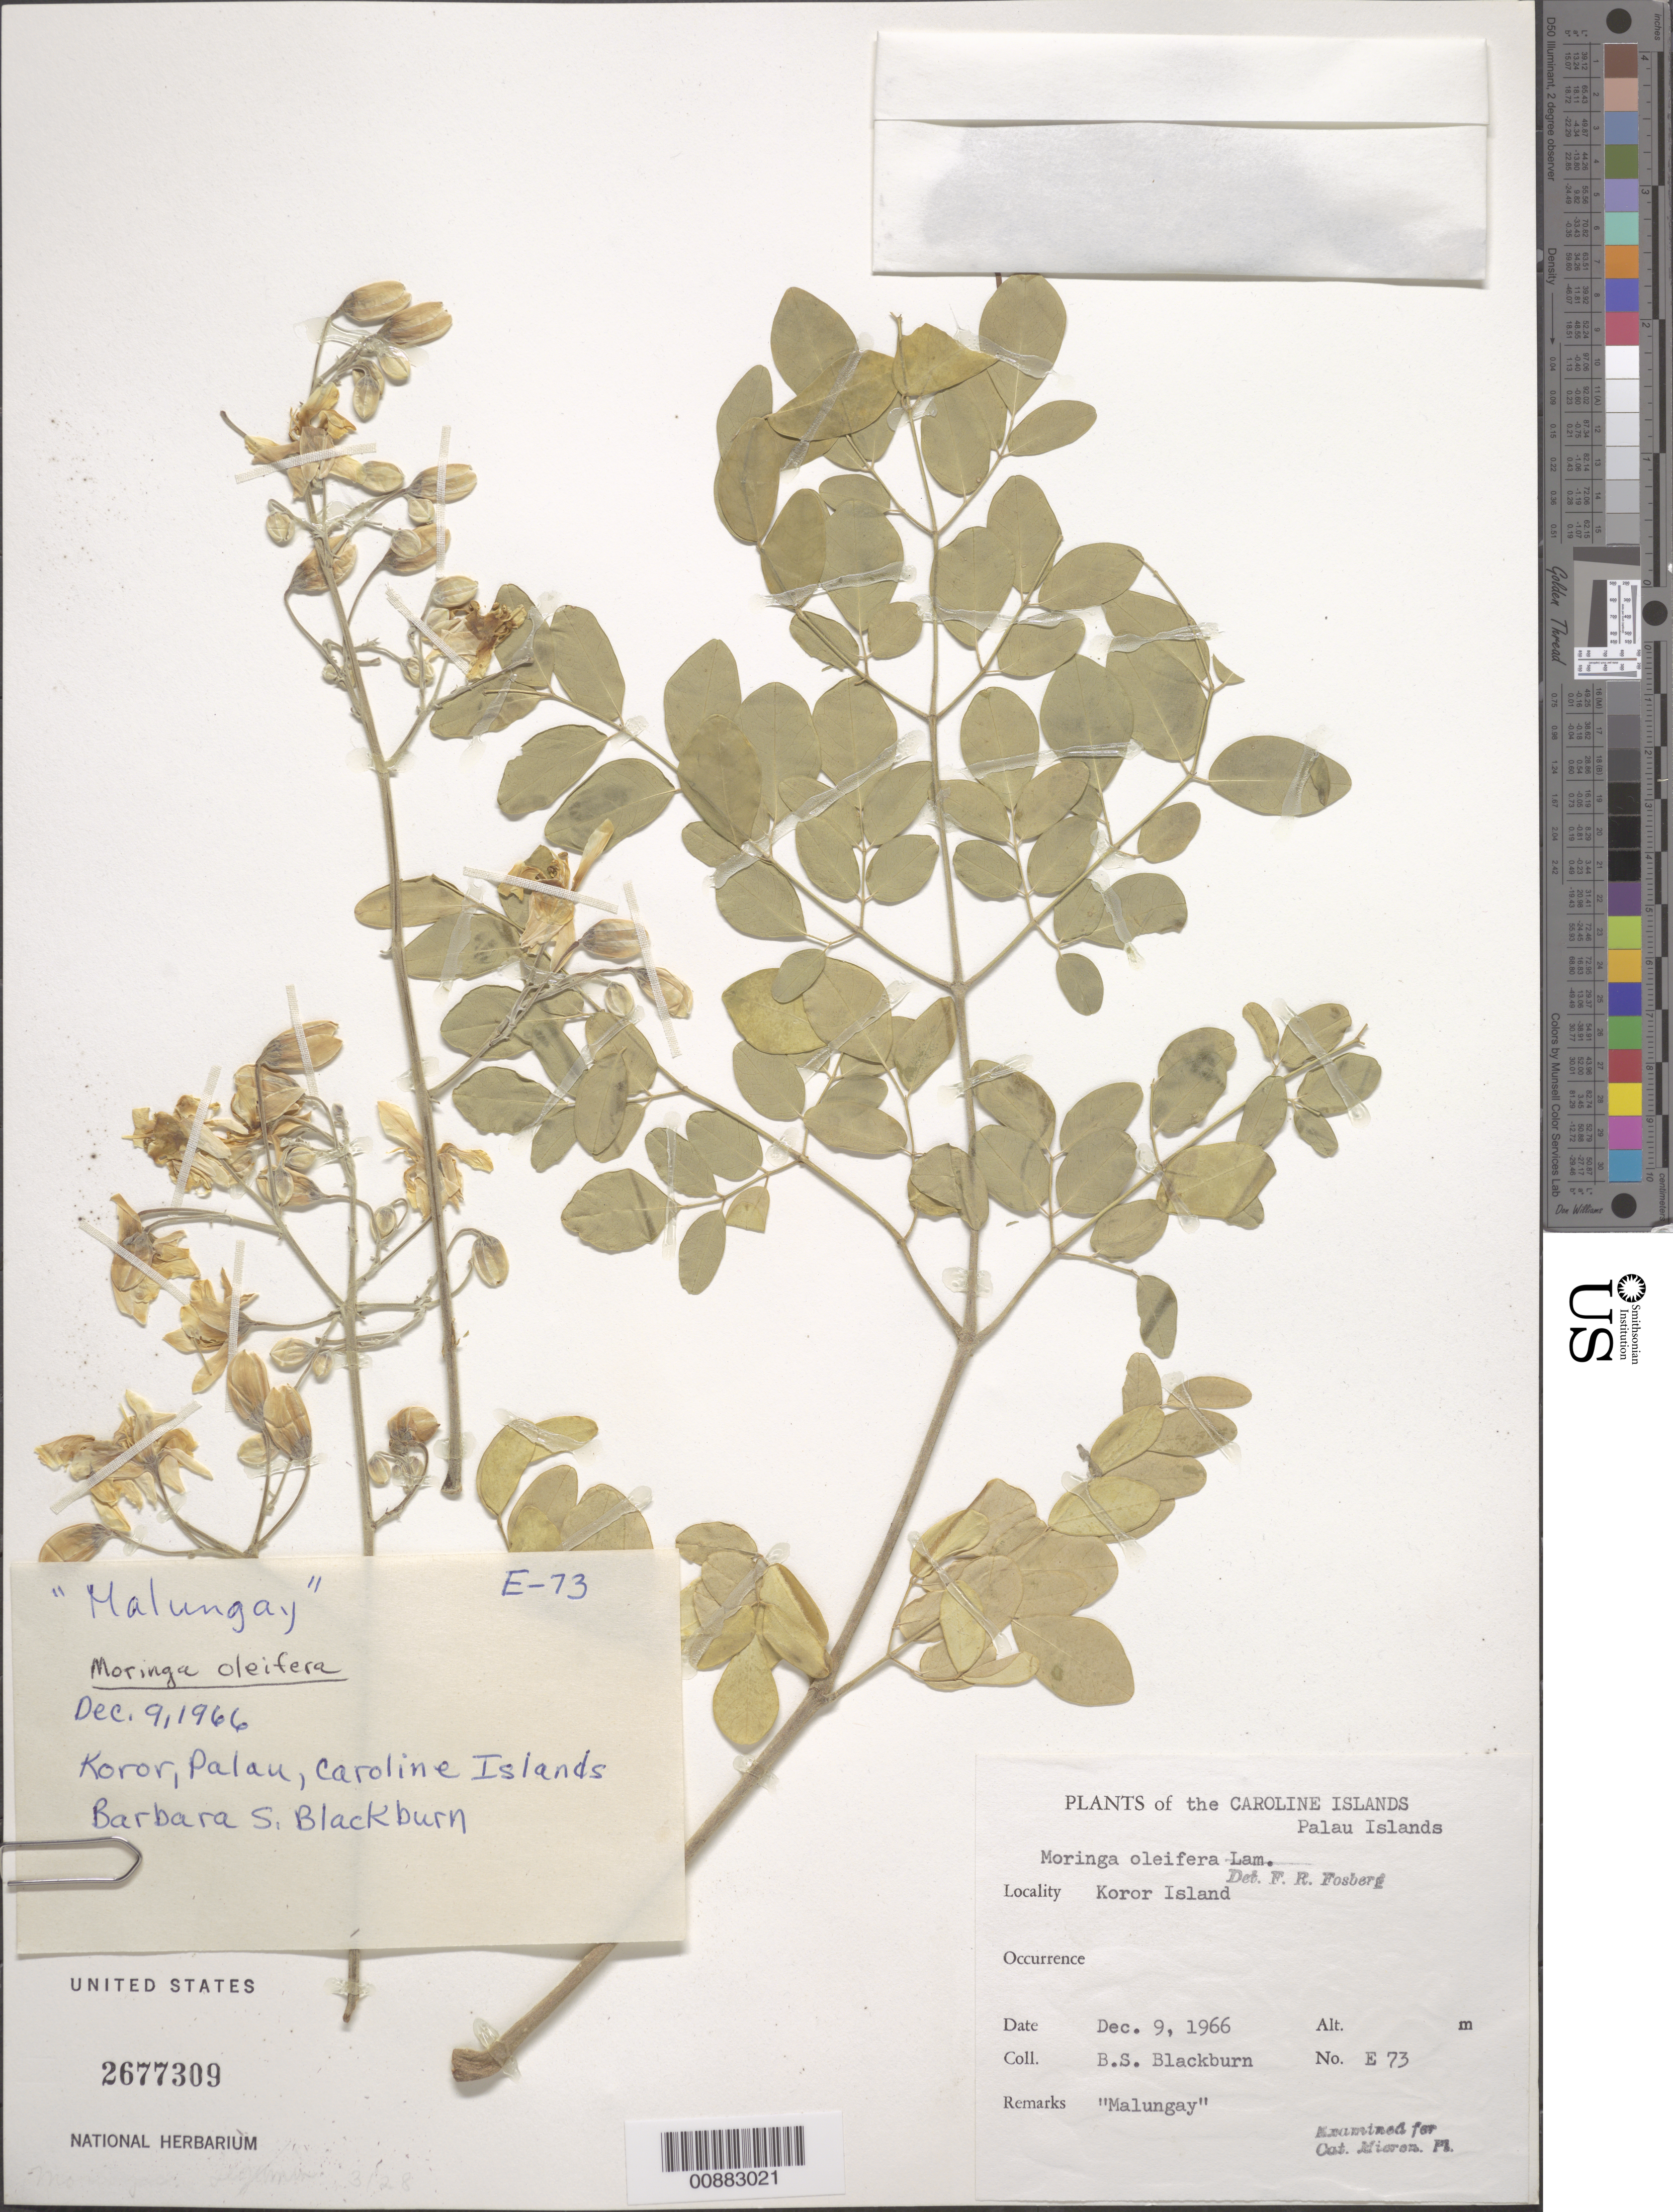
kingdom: Plantae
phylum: Tracheophyta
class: Magnoliopsida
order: Brassicales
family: Moringaceae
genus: Moringa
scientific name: Moringa oleifera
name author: Lam.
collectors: B. S. Blackburn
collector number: E 73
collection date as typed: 09 Dec 1966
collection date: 1966-12-09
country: Palau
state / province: Koror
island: Oreor (Koror)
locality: Koror island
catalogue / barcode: US 2677309